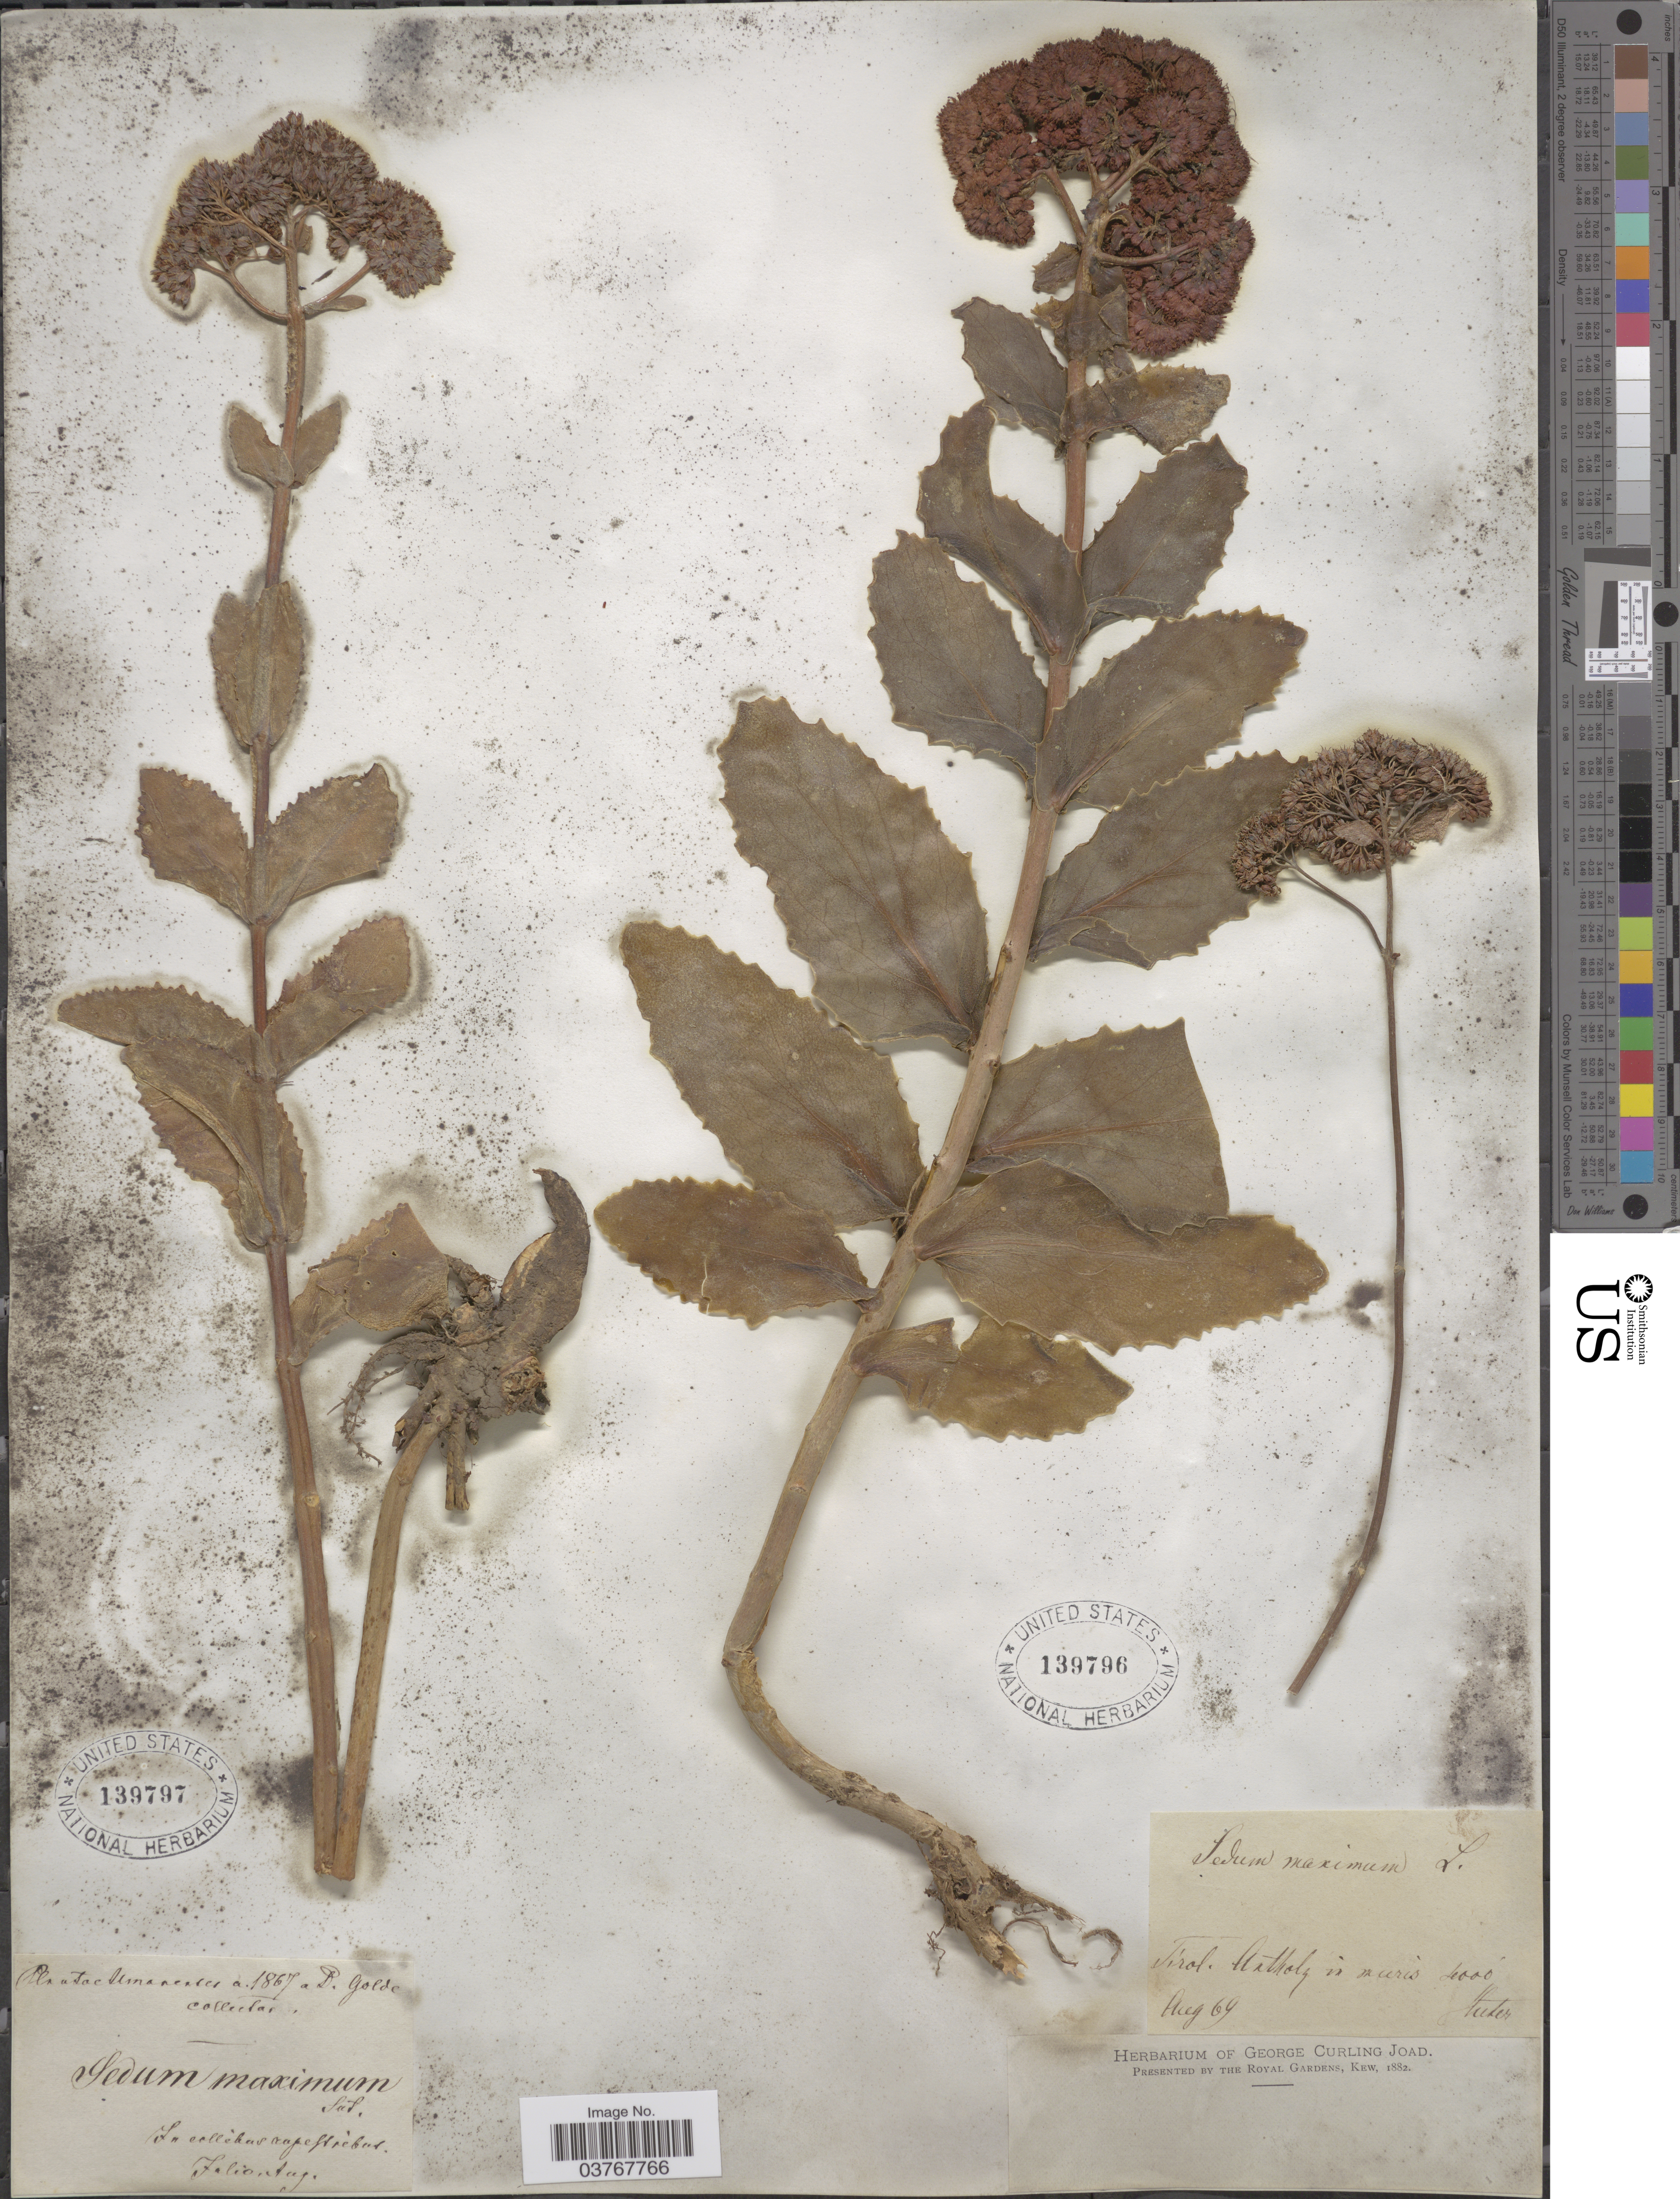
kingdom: Plantae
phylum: Tracheophyta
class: Magnoliopsida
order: Saxifragales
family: Crassulaceae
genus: Hylotelephium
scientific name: Hylotelephium maximum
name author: (L.) Holub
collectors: D. Golde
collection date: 1867-07/1867-08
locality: Umanenses. In collibus rapefriebus. [interpreted]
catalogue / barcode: US 139797